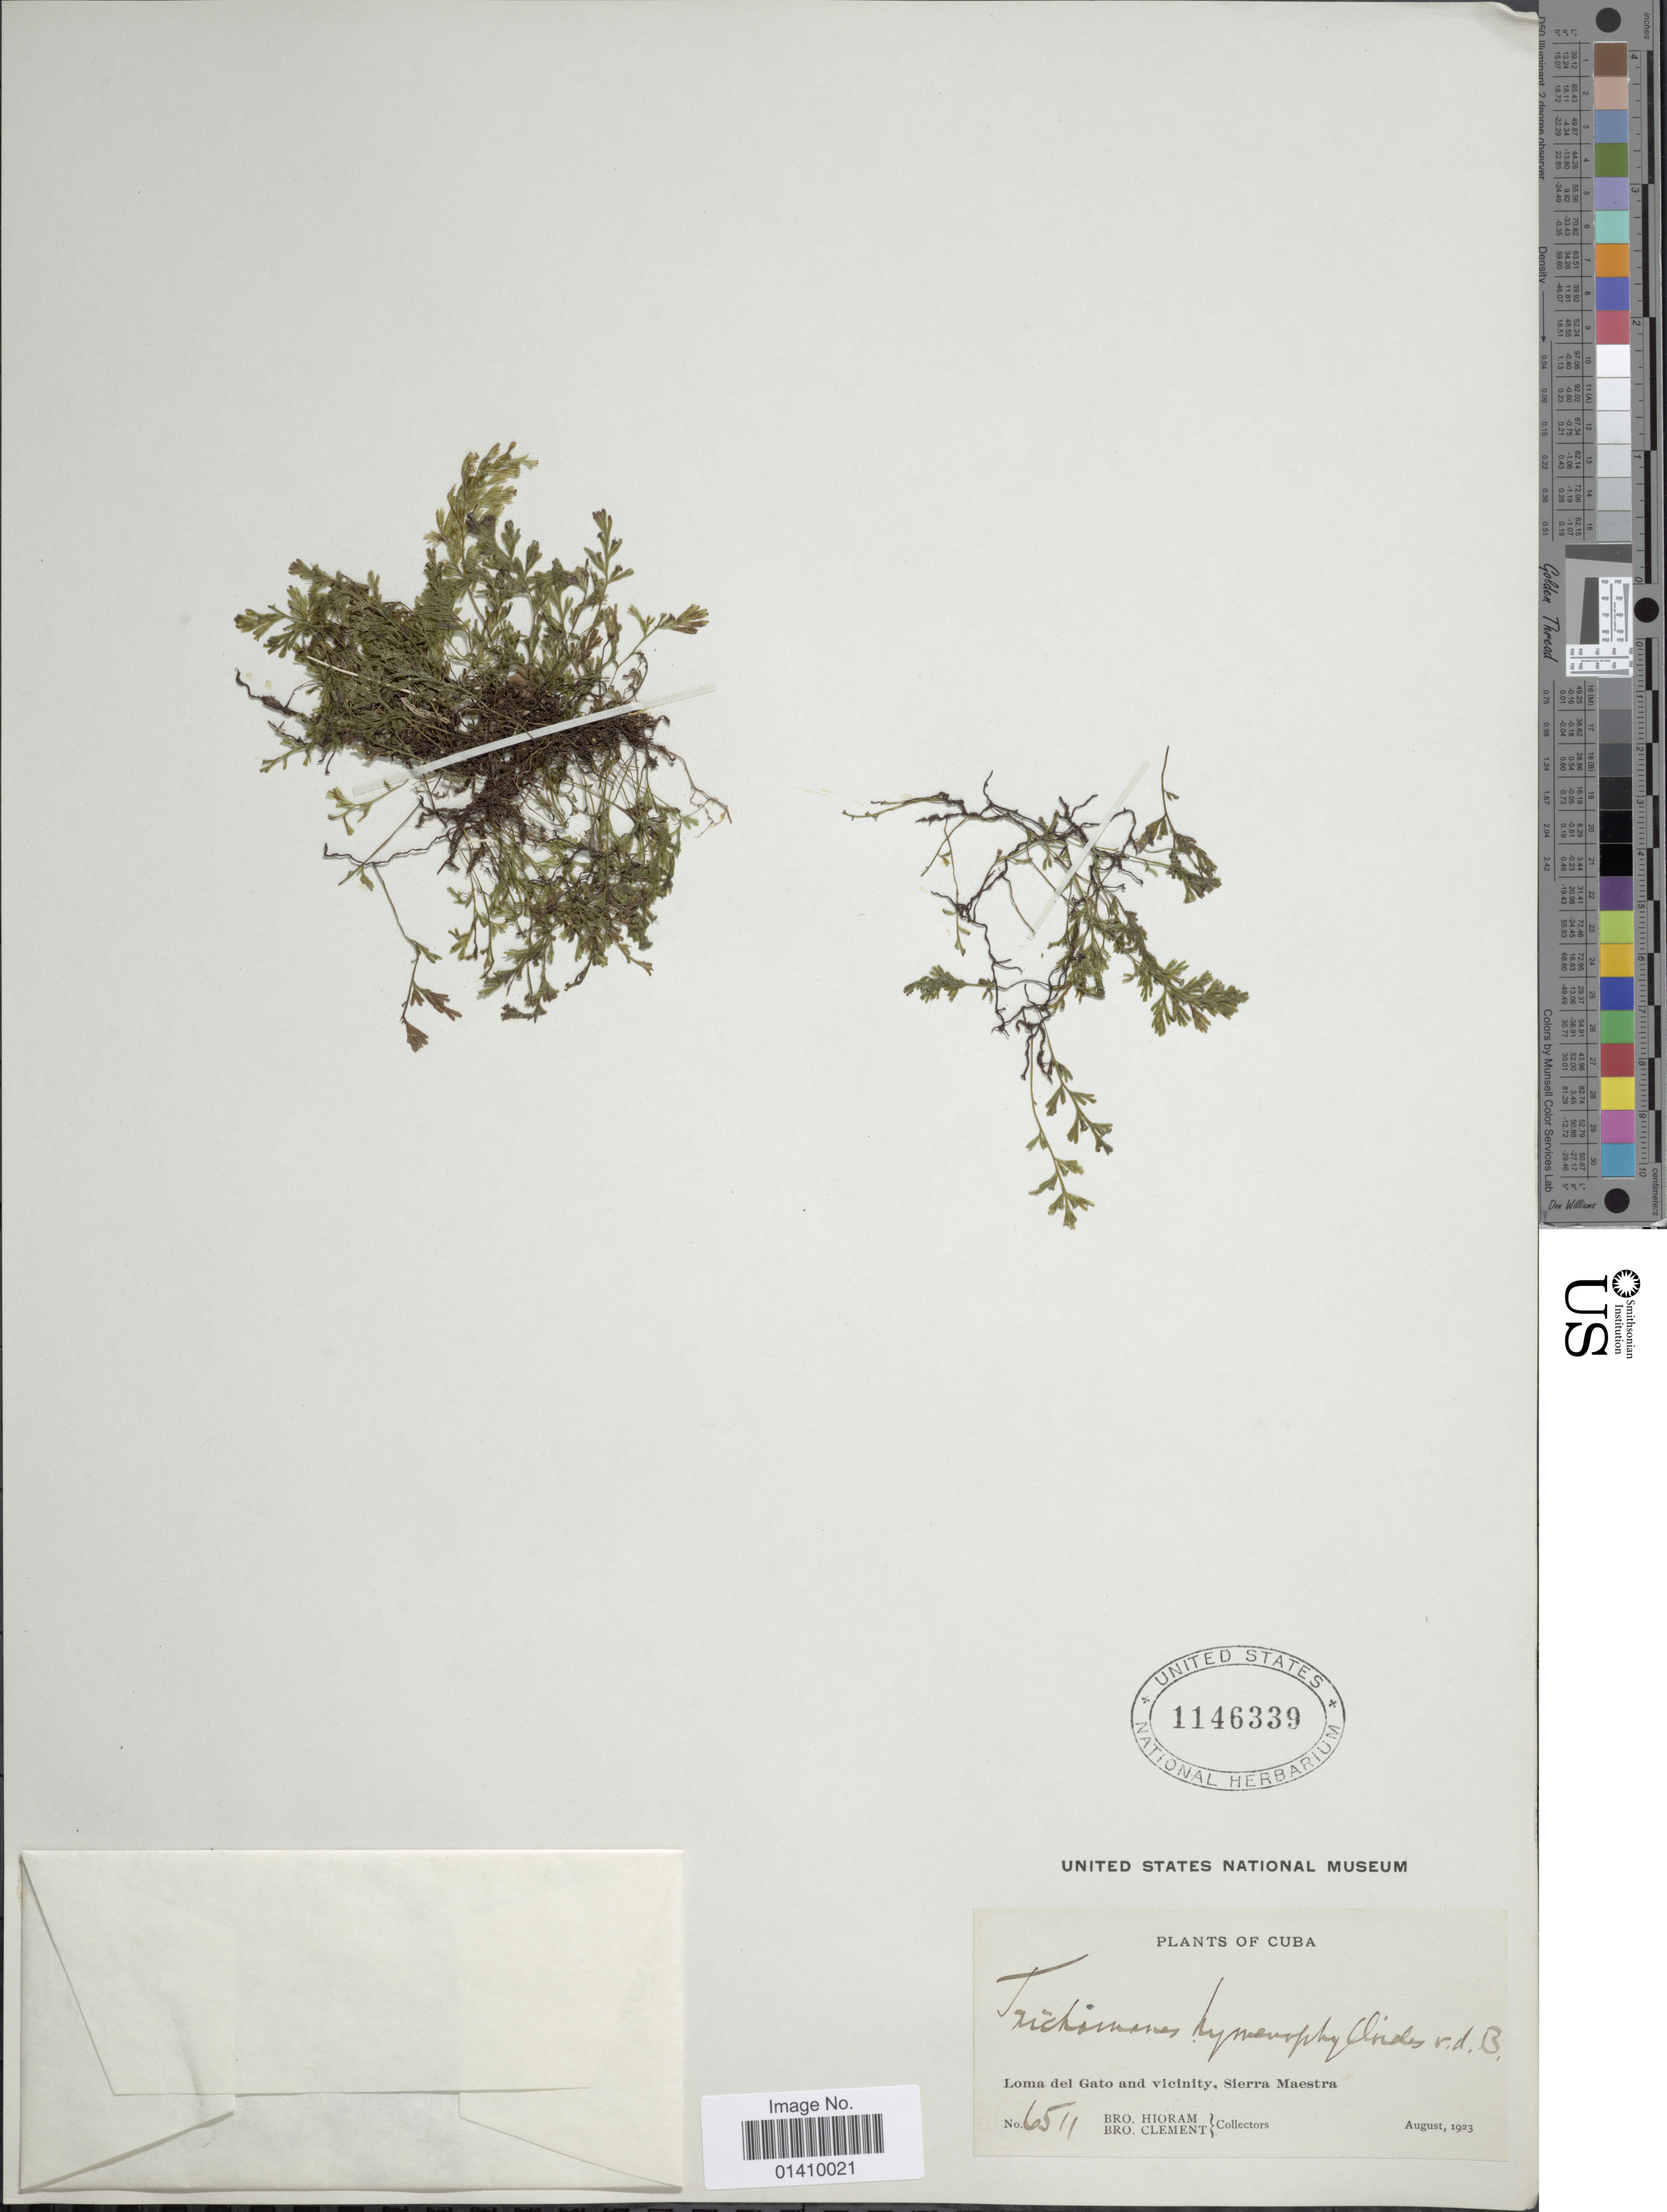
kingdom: Plantae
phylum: Tracheophyta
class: Polypodiopsida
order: Hymenophyllales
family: Hymenophyllaceae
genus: Polyphlebium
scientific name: Polyphlebium hymenophylloides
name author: (Bosch) Ebihara & Dubuisson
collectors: Bro. Hioram & B. Clement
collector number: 6511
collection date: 1923-08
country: Cuba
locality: Loma del Gato and vicinity Sierra Maestra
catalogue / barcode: US 1146339